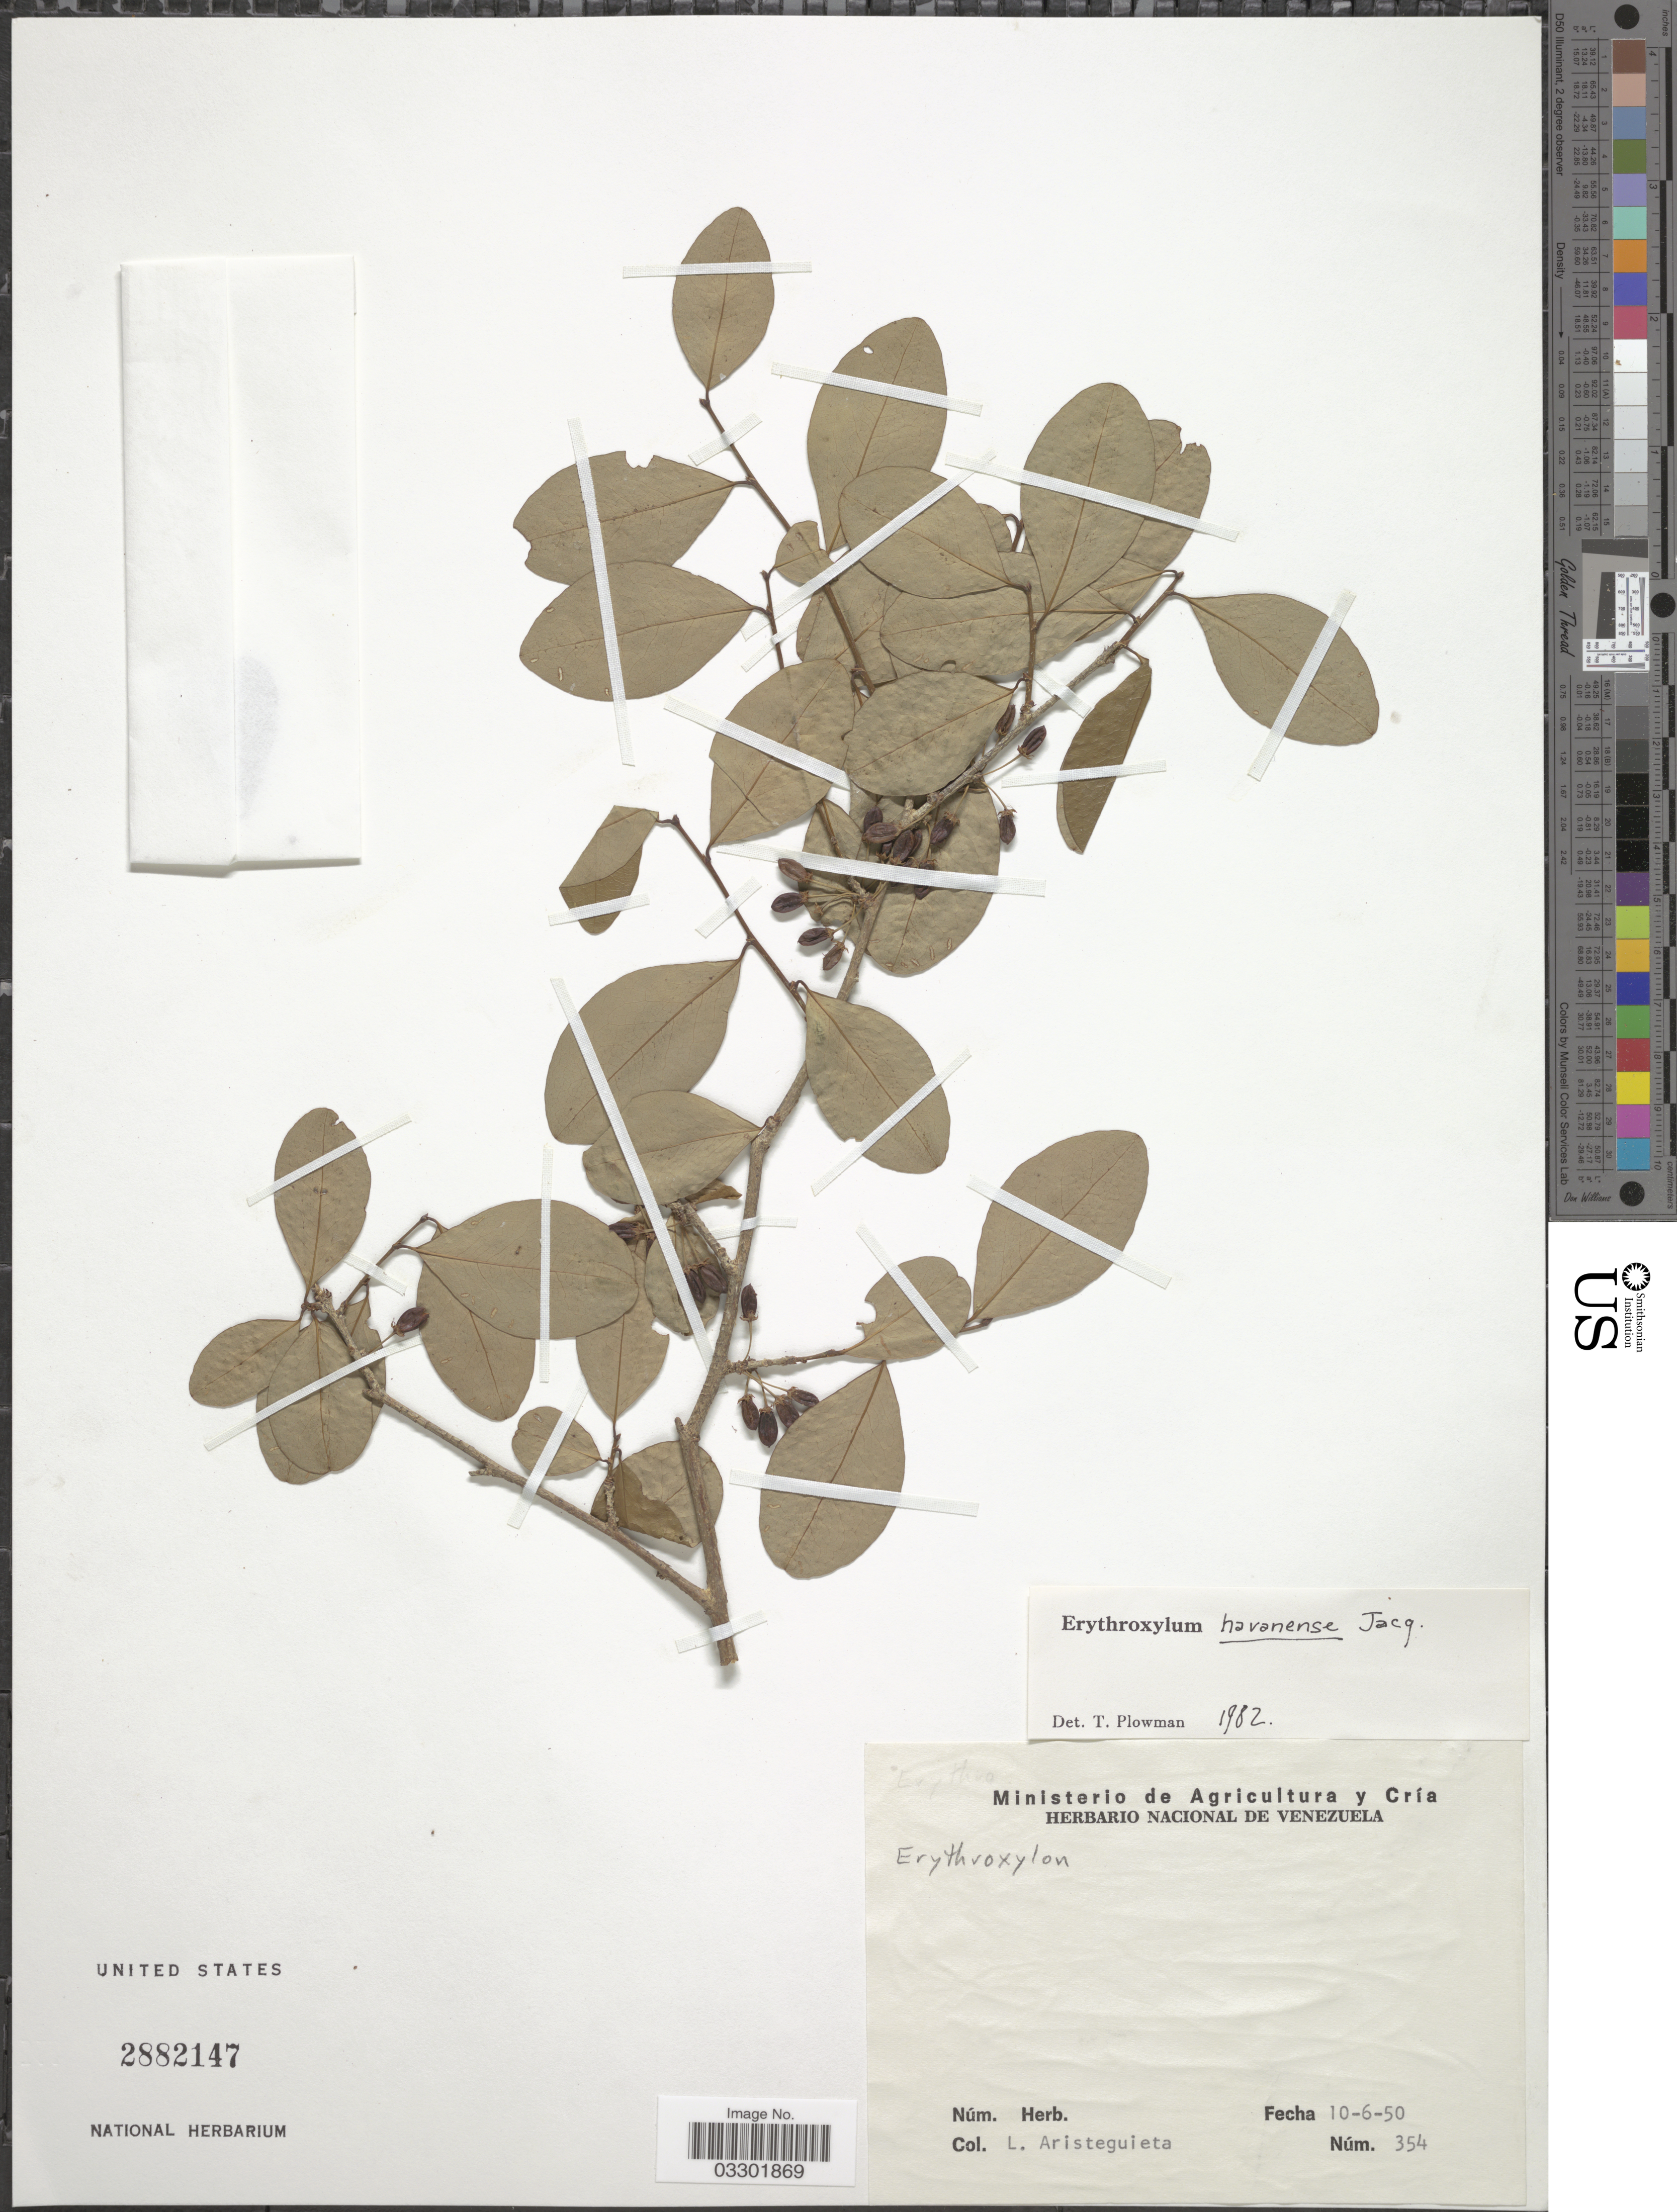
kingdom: Plantae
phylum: Tracheophyta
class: Magnoliopsida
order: Malpighiales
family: Erythroxylaceae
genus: Erythroxylum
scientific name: Erythroxylum havanense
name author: Jacq.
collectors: L. Aristeguieta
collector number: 354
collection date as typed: Transcribed d/m/y: 10/6/50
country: Venezuela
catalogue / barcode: US 2882147